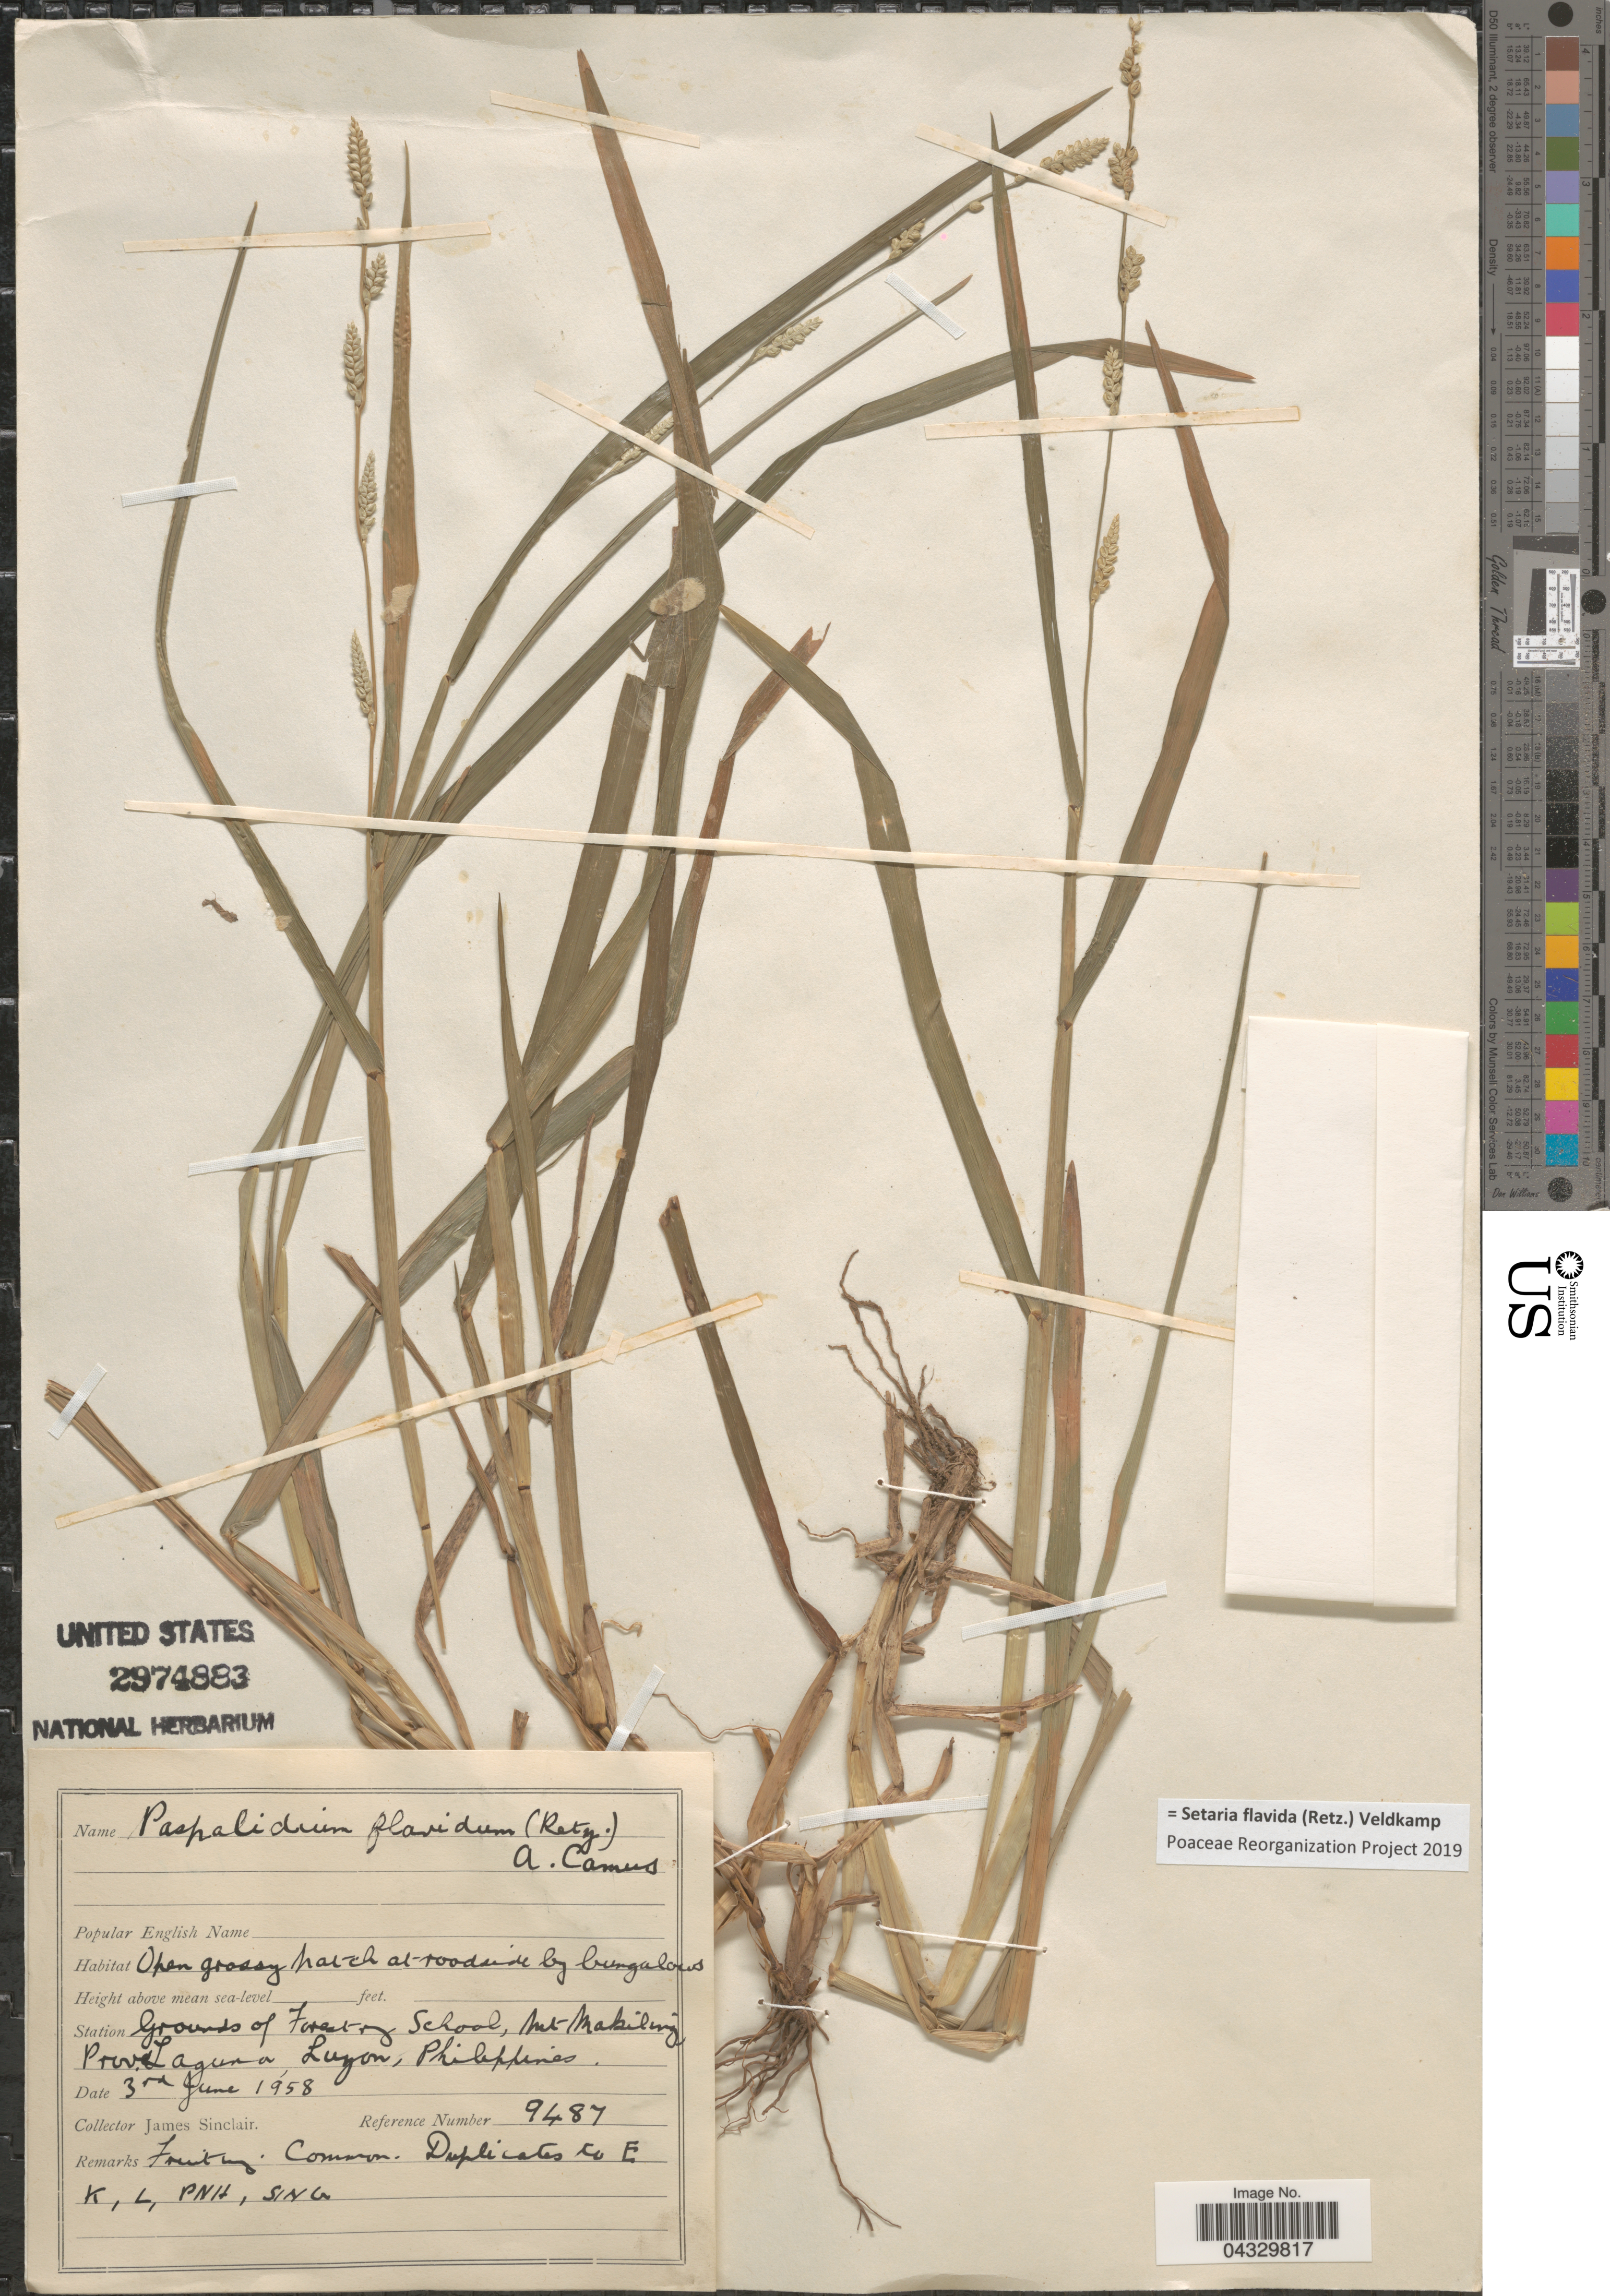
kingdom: Plantae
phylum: Tracheophyta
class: Liliopsida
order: Poales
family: Poaceae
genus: Setaria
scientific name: Setaria flavida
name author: (Retz.) Veldkamp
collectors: J. Sinclair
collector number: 9487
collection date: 1958-06-03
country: Philippines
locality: Station Grounds of Forestry School, Mt Makiling, Prov. Laguna, Luzon.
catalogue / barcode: US 2974883